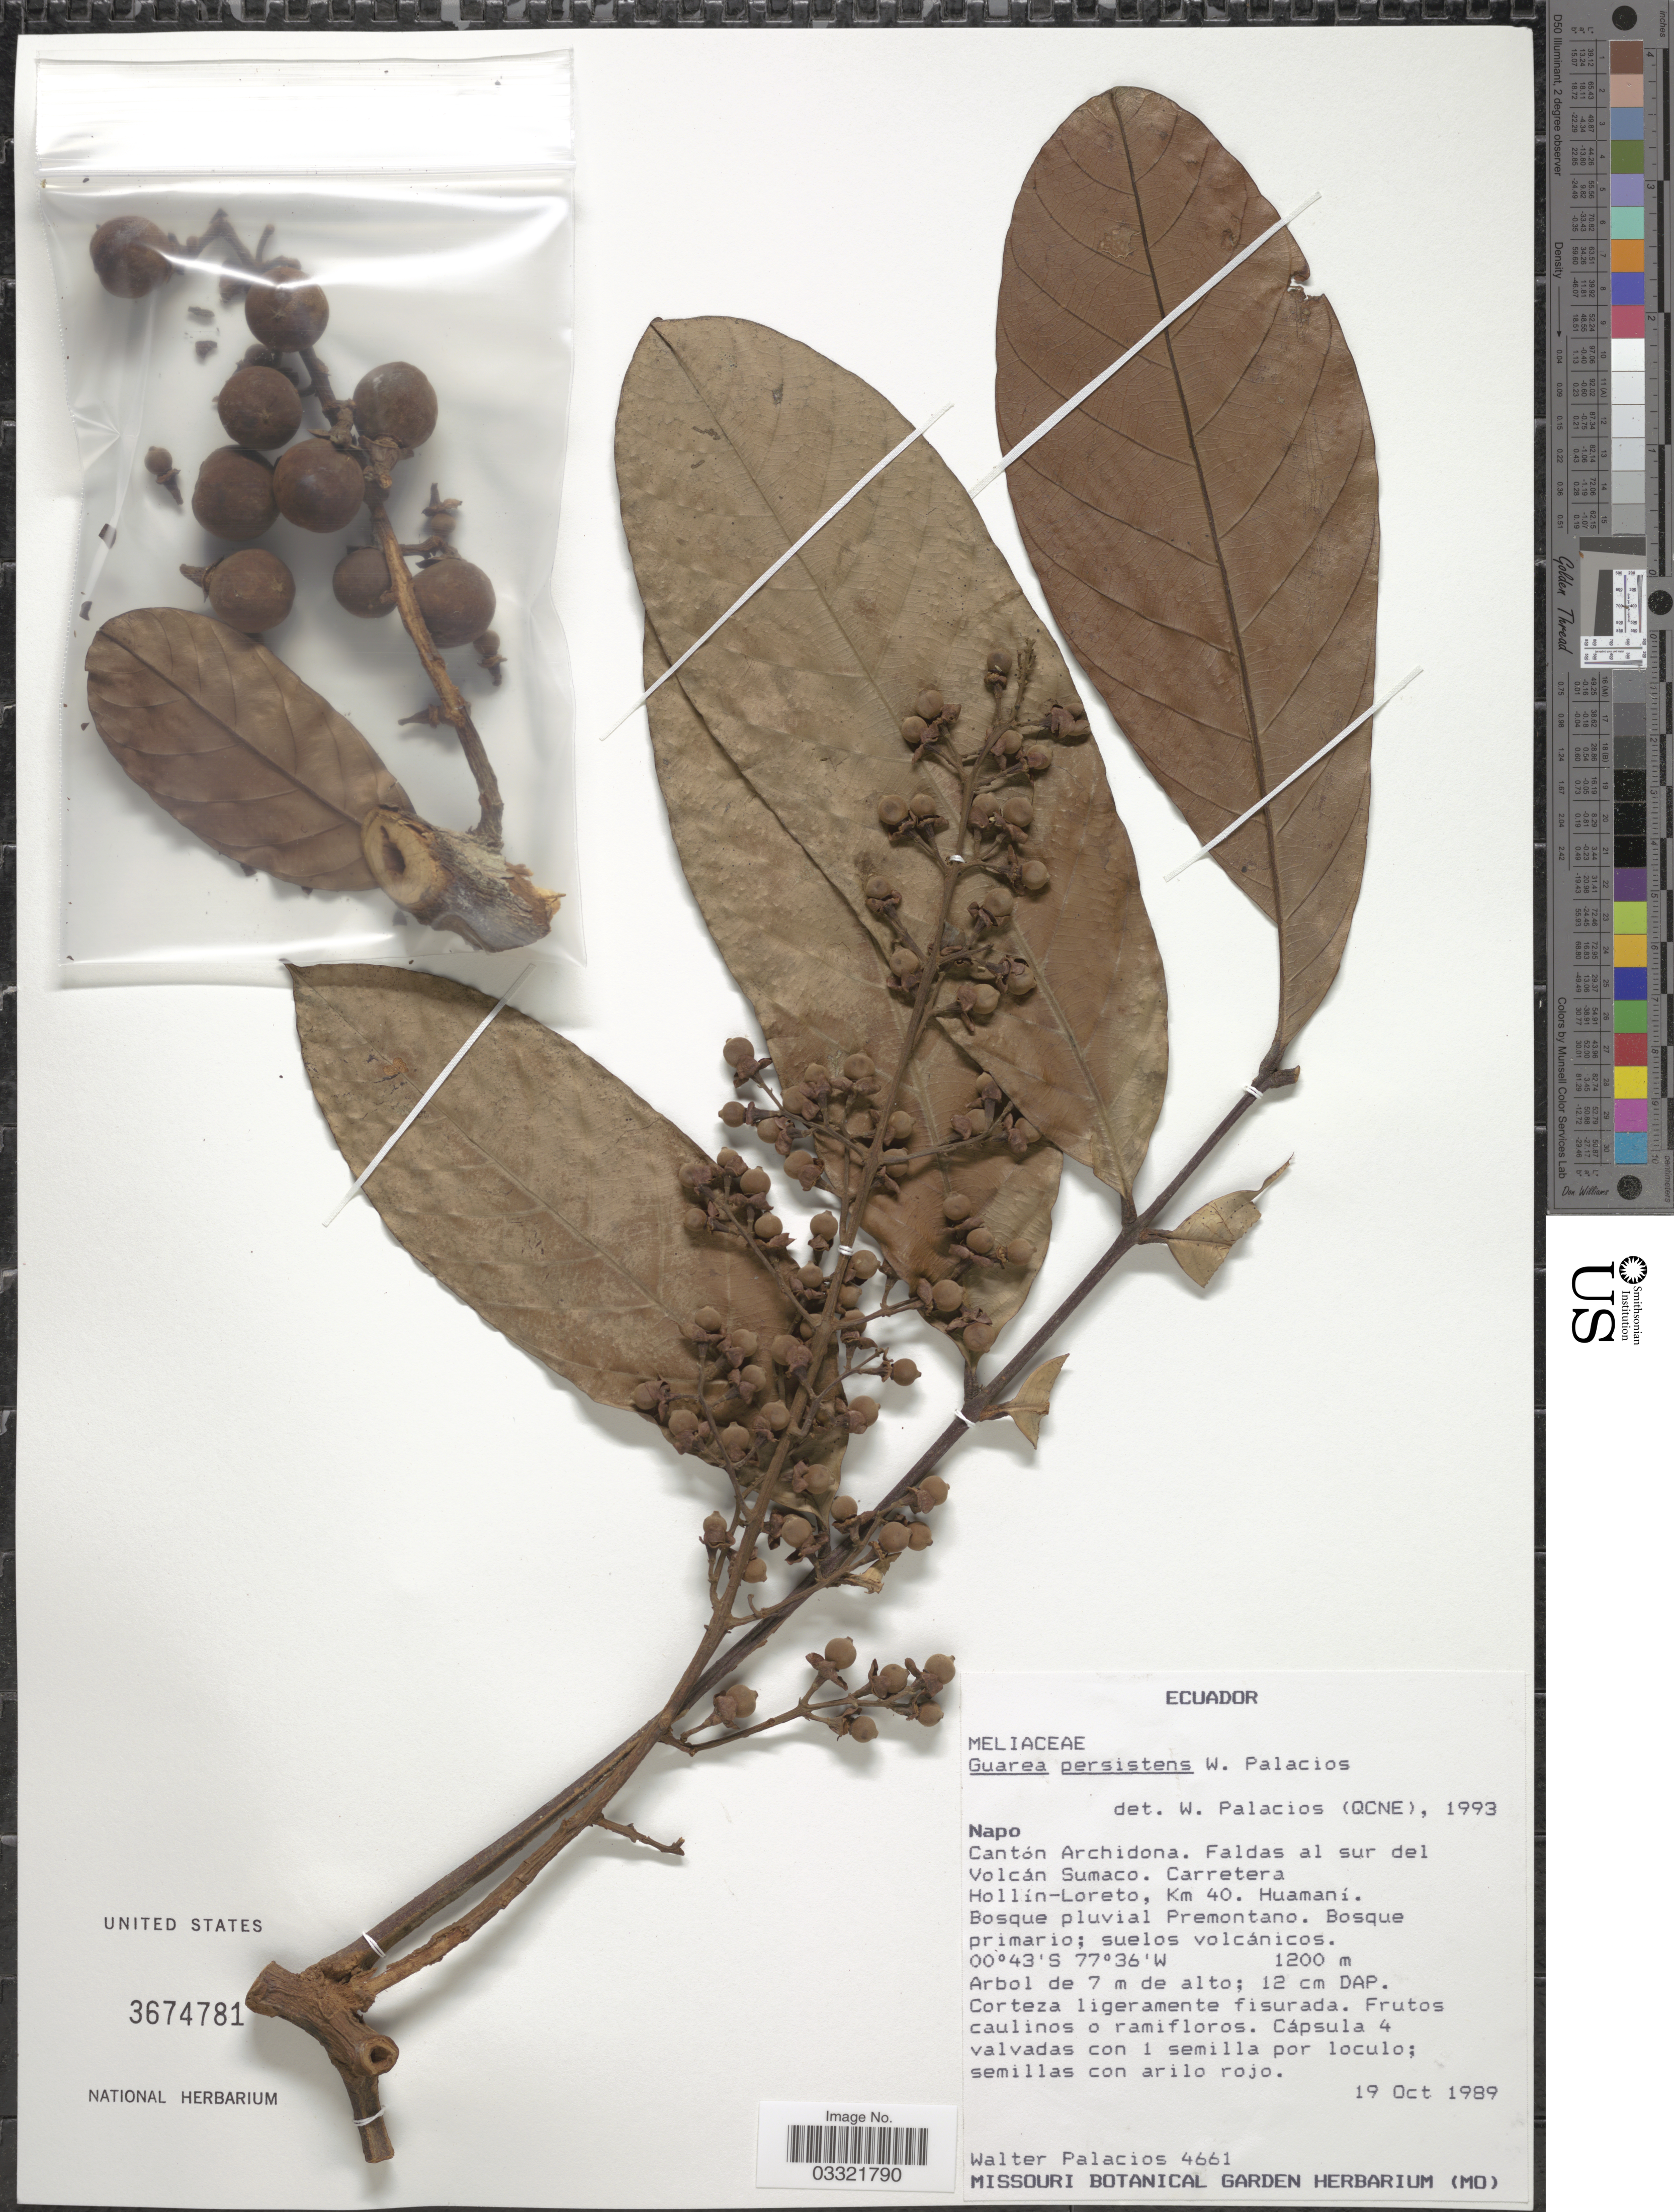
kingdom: Plantae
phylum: Tracheophyta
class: Magnoliopsida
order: Sapindales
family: Meliaceae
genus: Guarea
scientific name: Guarea persistens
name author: Palacios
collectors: W. Palacios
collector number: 4661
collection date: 1989-10-19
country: Ecuador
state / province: Napo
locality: Cantón Archidona. Faldas al sur del Volcán Sumaco. Carretera Hollín-Loreto, Km 40. Huamaní.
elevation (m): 1200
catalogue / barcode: US 3674781